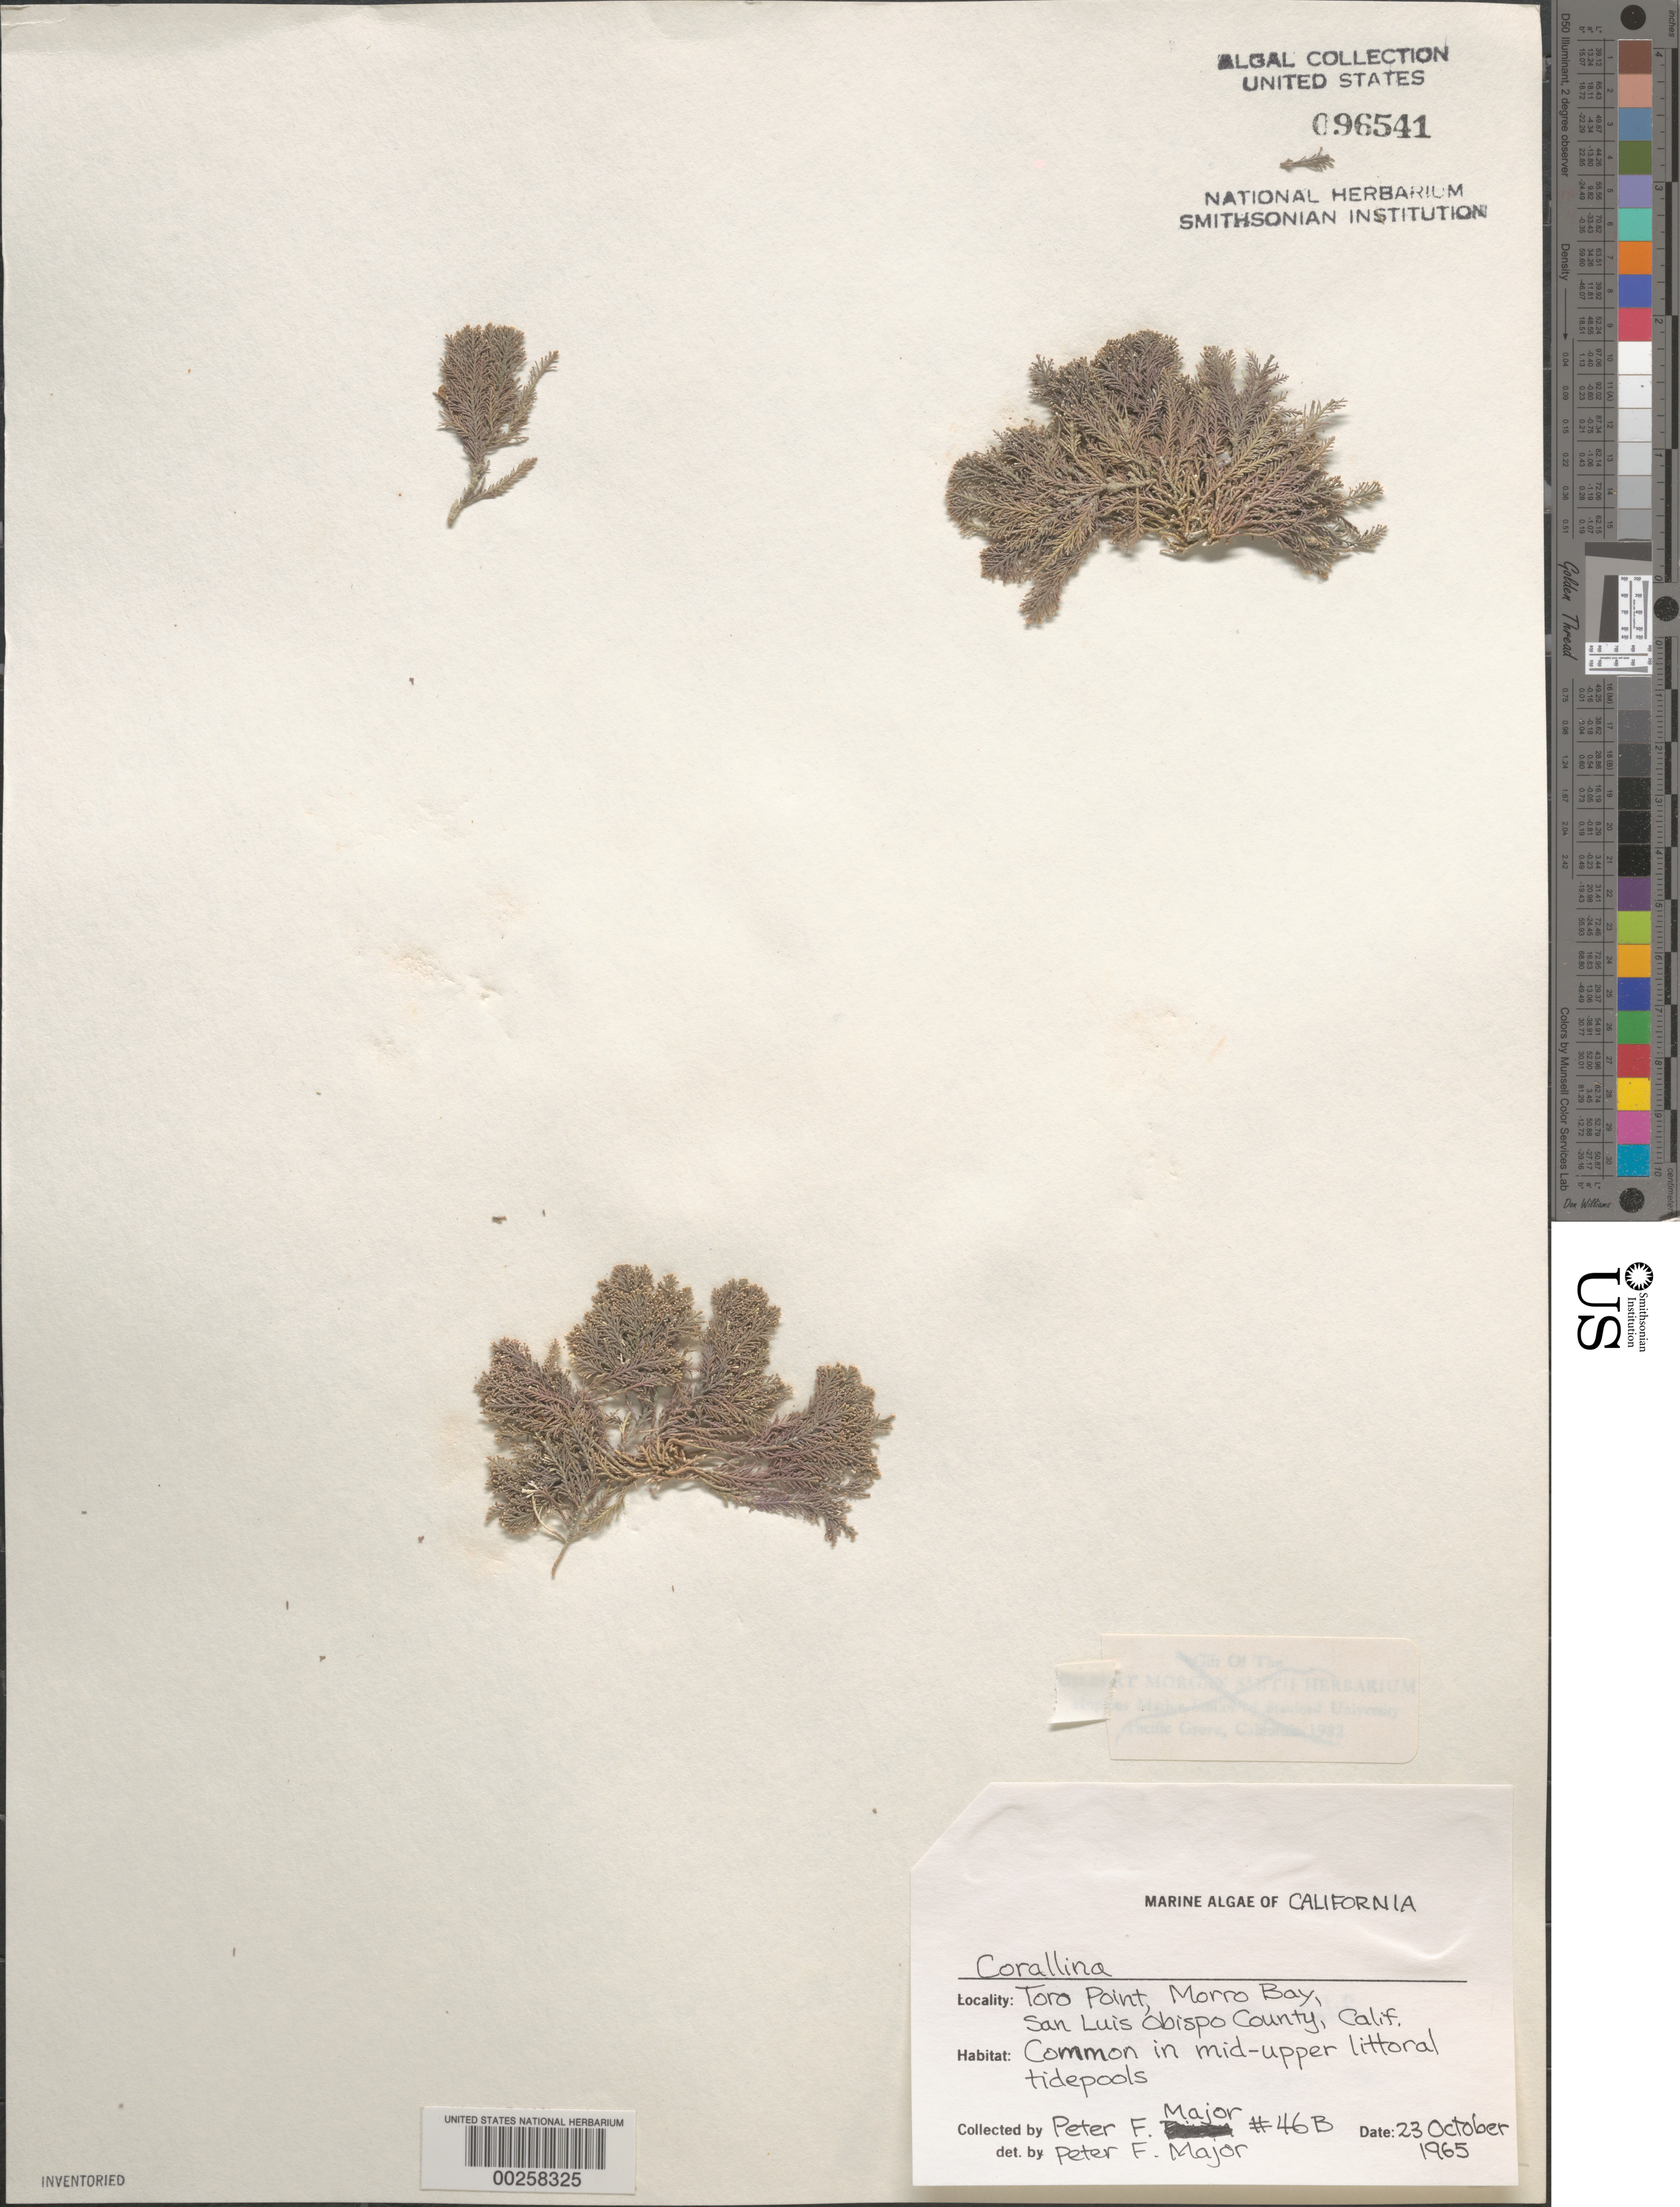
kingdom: Plantae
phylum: Rhodophyta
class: Florideophyceae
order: Corallinales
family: Corallinaceae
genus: Corallina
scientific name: Corallina sp.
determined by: Major, P. F.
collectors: P. Major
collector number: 46b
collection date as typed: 23 Oct 1965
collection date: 1965-10-23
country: United States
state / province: California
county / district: San Luis Obispo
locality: Toro Point, Morro Bay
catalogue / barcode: US 96541